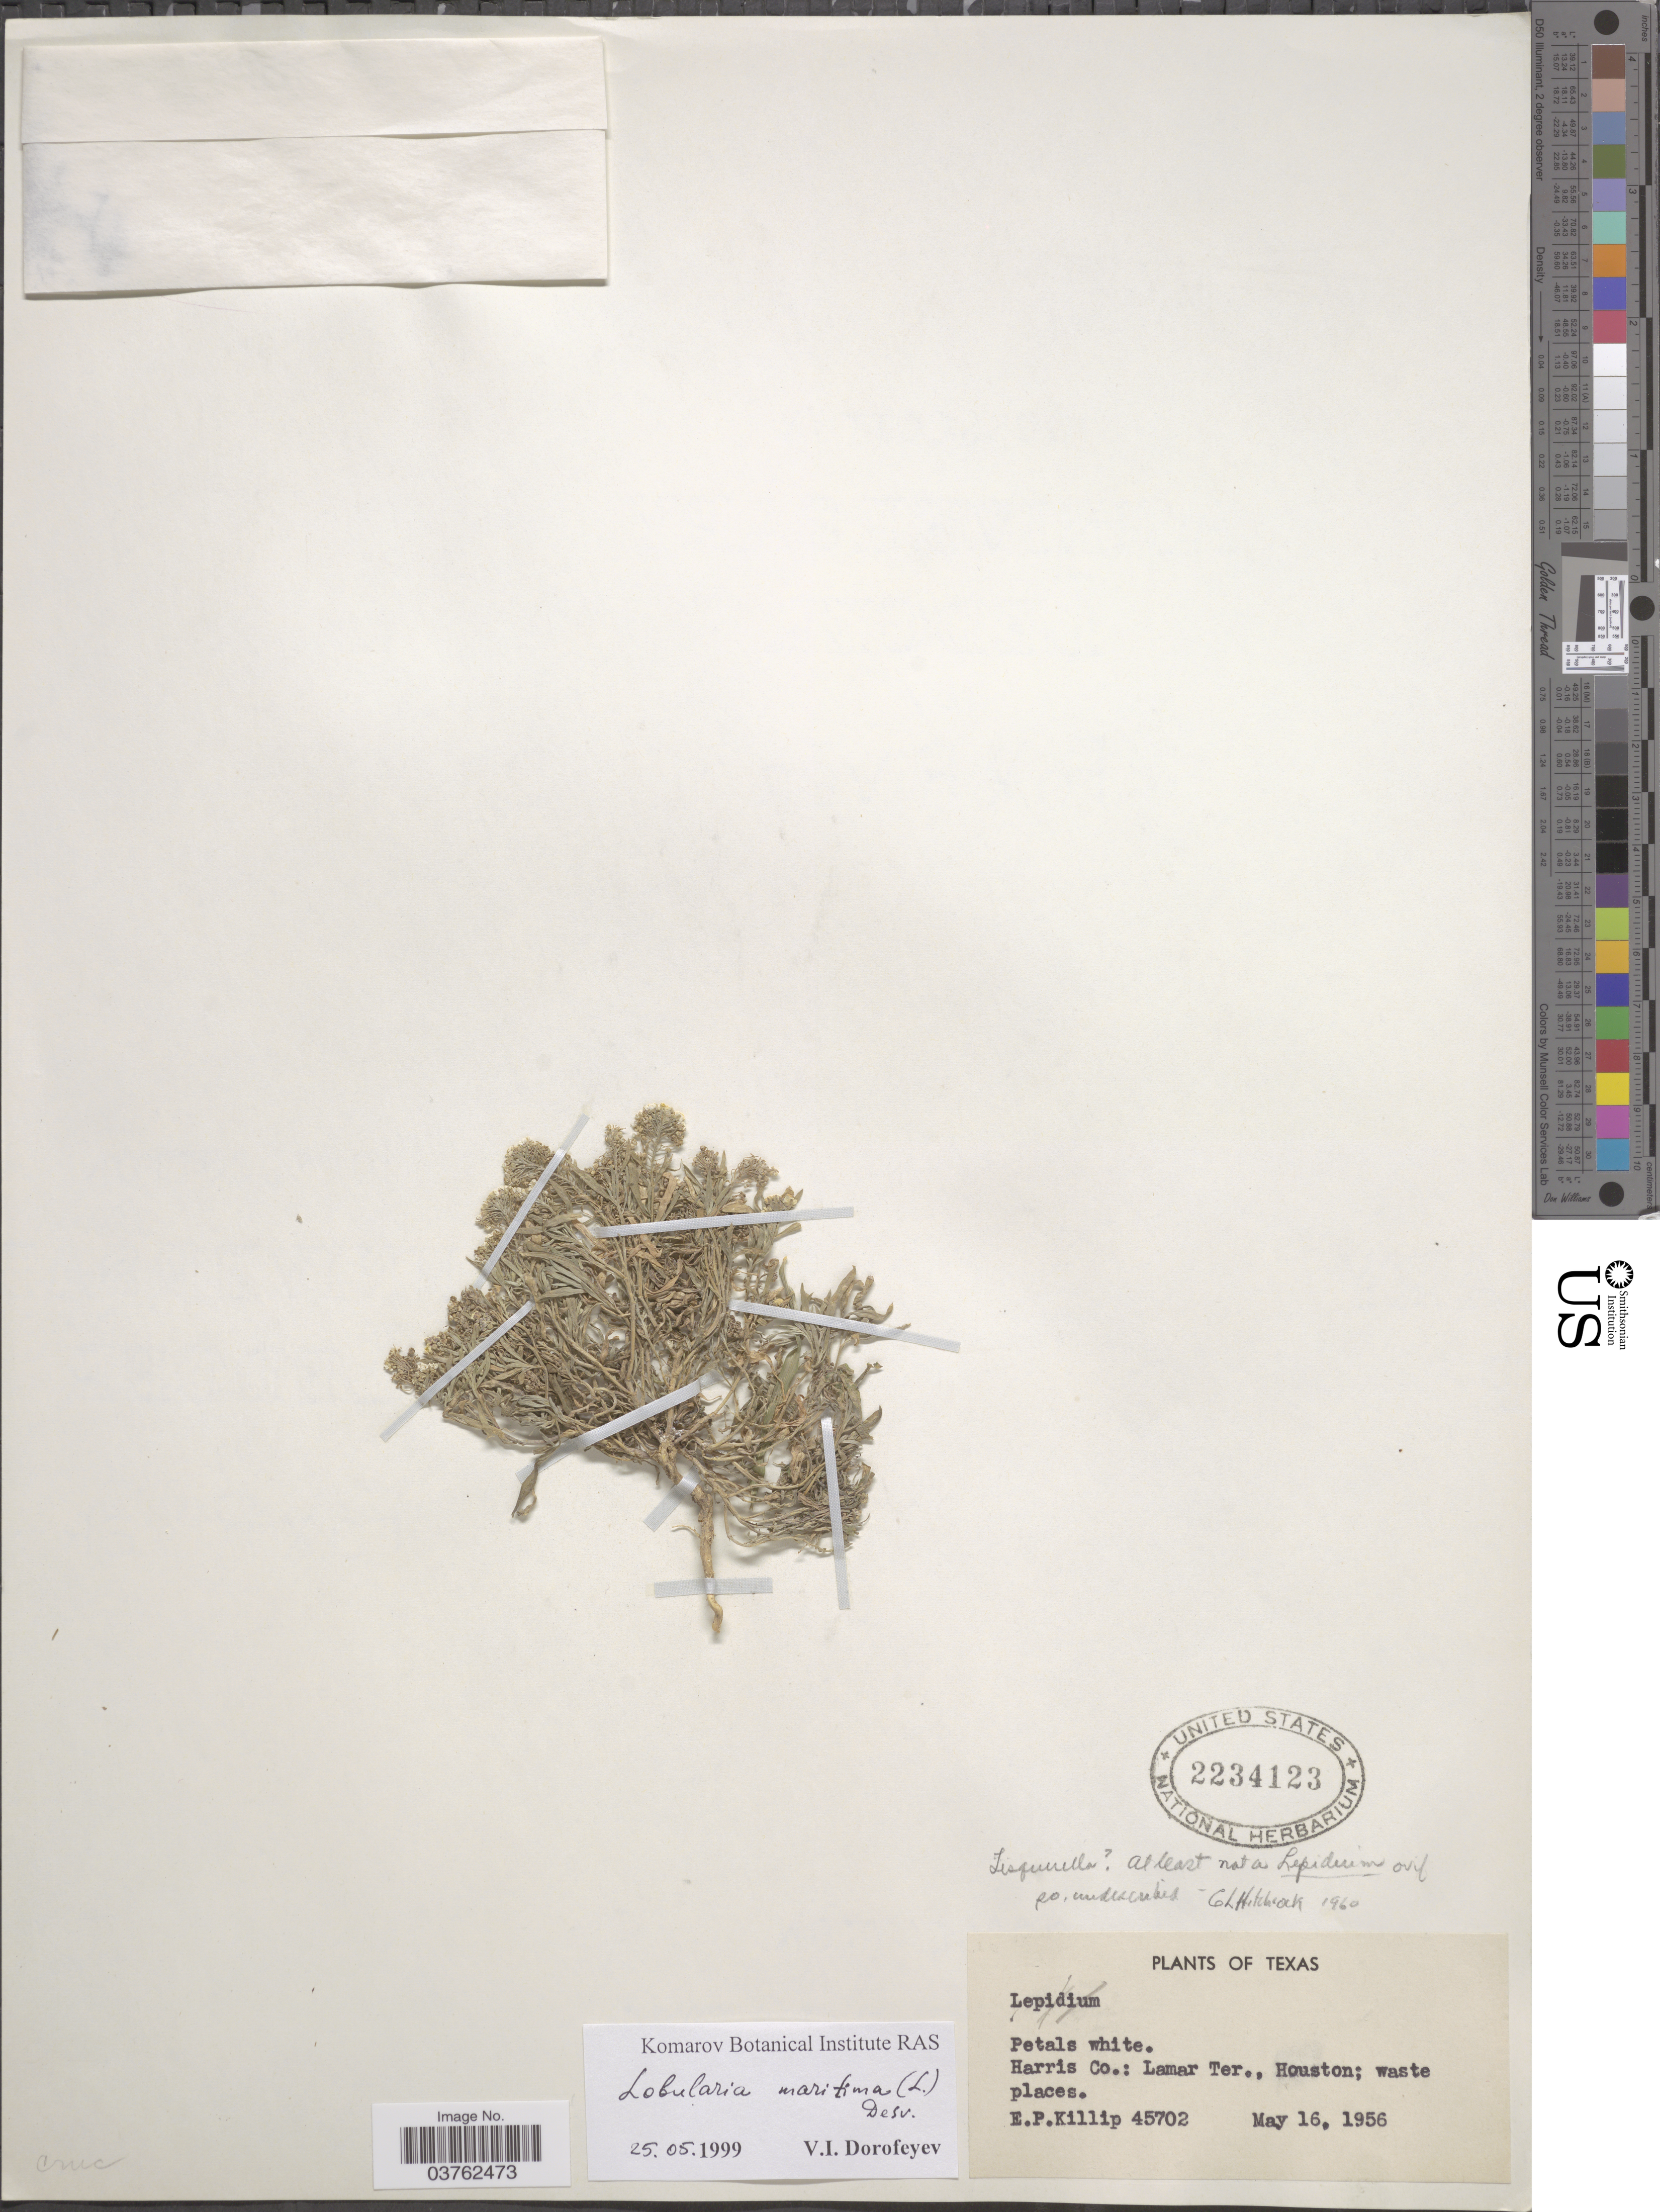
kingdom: Plantae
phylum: Tracheophyta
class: Magnoliopsida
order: Brassicales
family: Brassicaceae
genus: Lobularia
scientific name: Lobularia maritima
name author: (L.) Desv.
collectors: E. P. Killip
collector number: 45702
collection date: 1956-05-16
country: United States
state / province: Texas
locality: Harris Co.: Lamar Ter., Houston.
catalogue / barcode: US 2234123